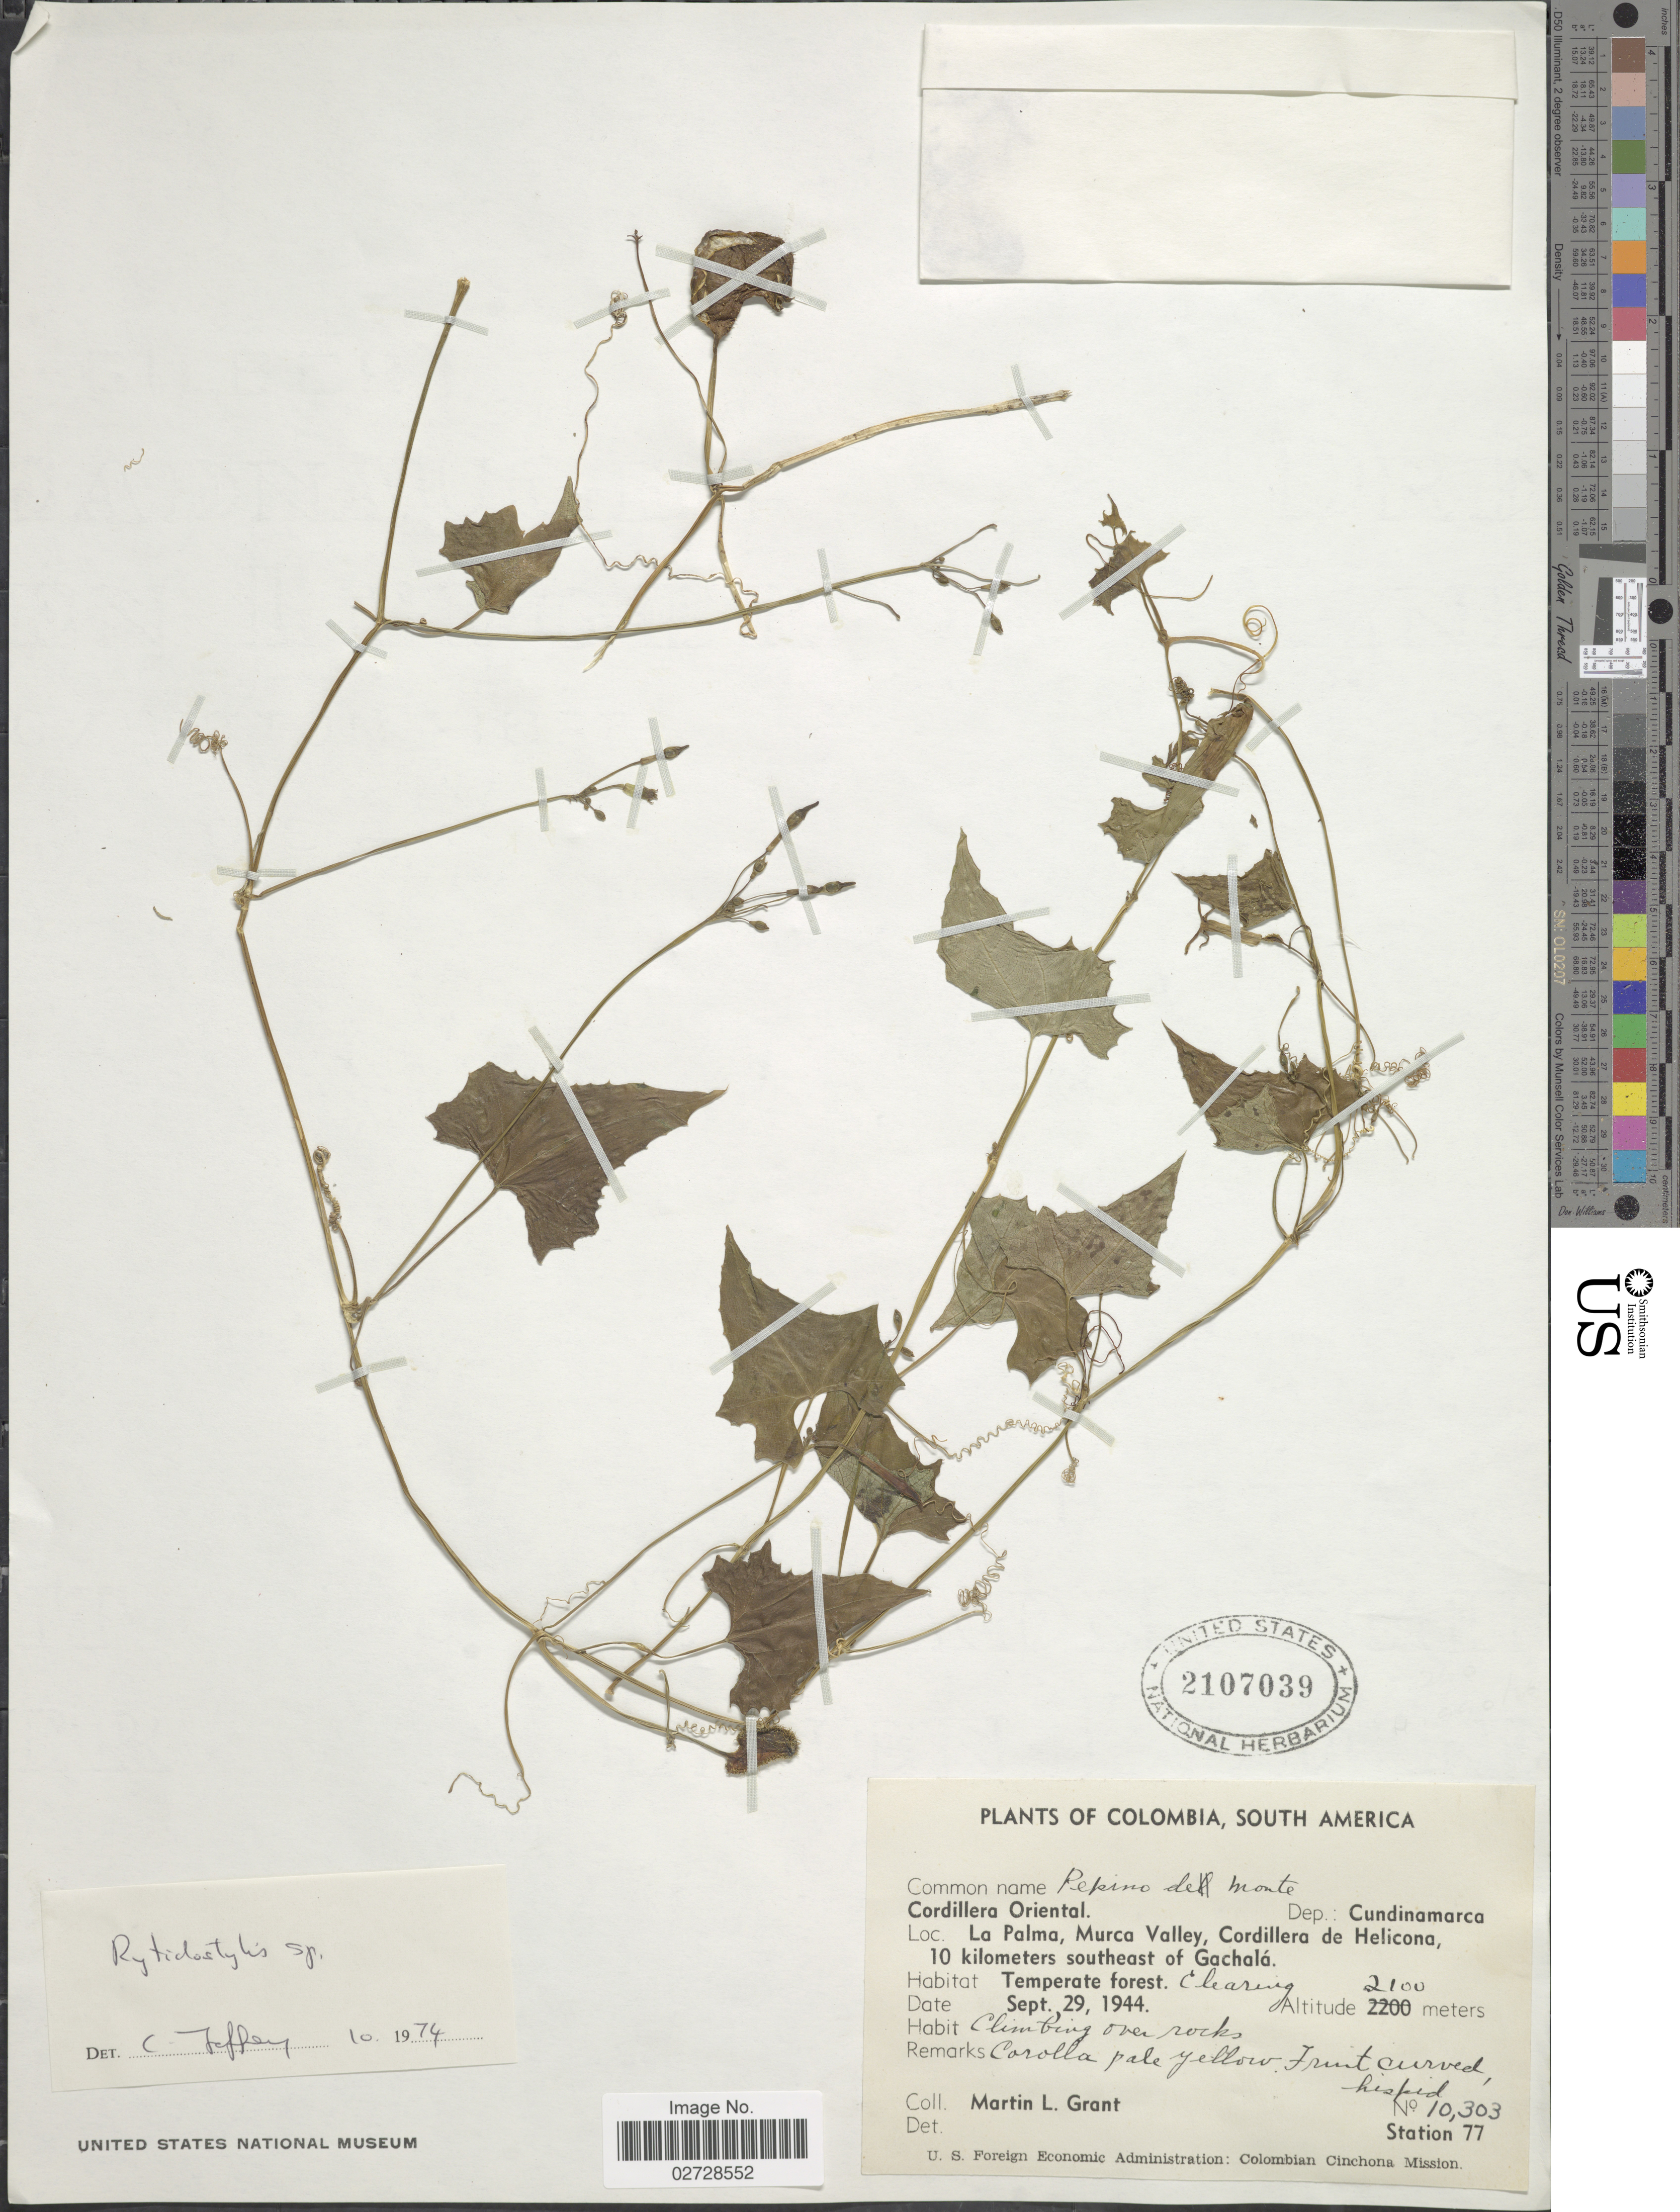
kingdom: Plantae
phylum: Tracheophyta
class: Magnoliopsida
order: Cucurbitales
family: Cucurbitaceae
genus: Cyclanthera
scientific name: Cyclanthera sp.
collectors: M. L. Grant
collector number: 10303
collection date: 1944-09-29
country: Colombia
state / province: Cundinamarca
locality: Cordillera Oriental, La Palma, Murca Valley, Cordillera de Helicona, 10 kilometers southeast of Gachala, Temperate forest, clearing.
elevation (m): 2100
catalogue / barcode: US 2107039